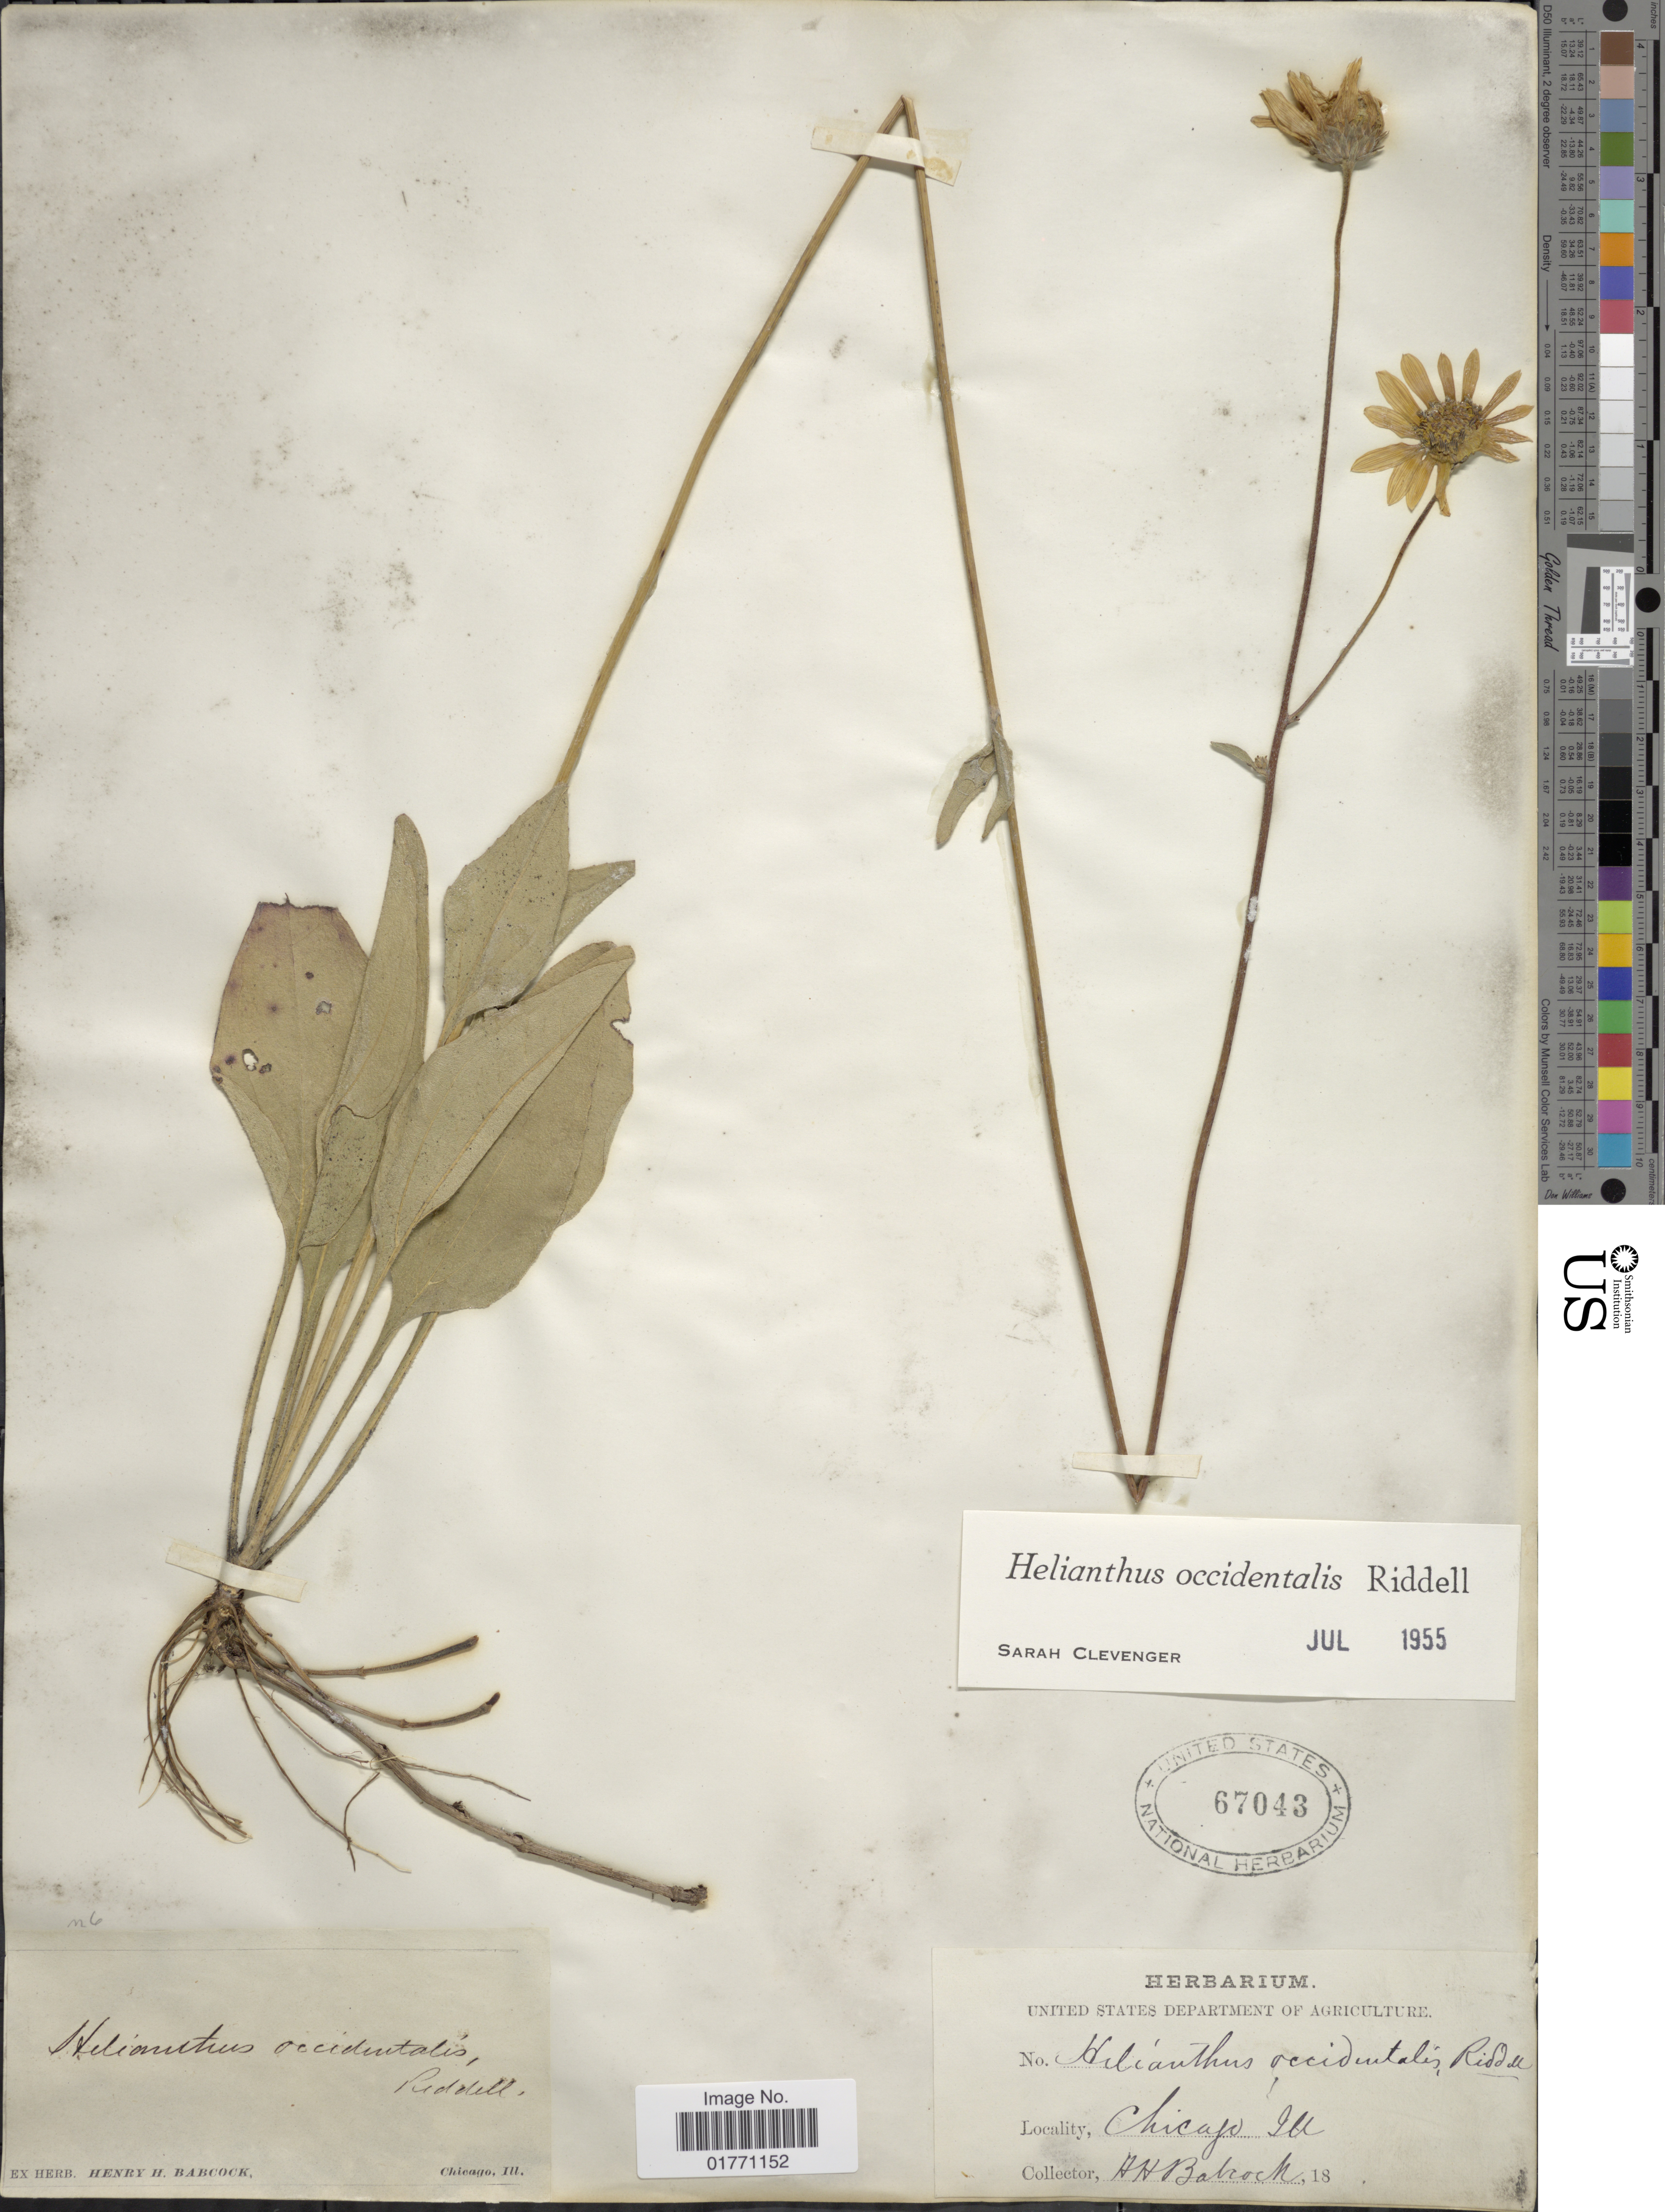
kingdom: Plantae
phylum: Tracheophyta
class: Magnoliopsida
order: Asterales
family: Asteraceae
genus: Helianthus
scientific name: Helianthus occidentalis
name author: Riddell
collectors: H. Babcock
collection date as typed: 18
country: United States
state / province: Illinois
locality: Chicago.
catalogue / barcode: US 67043